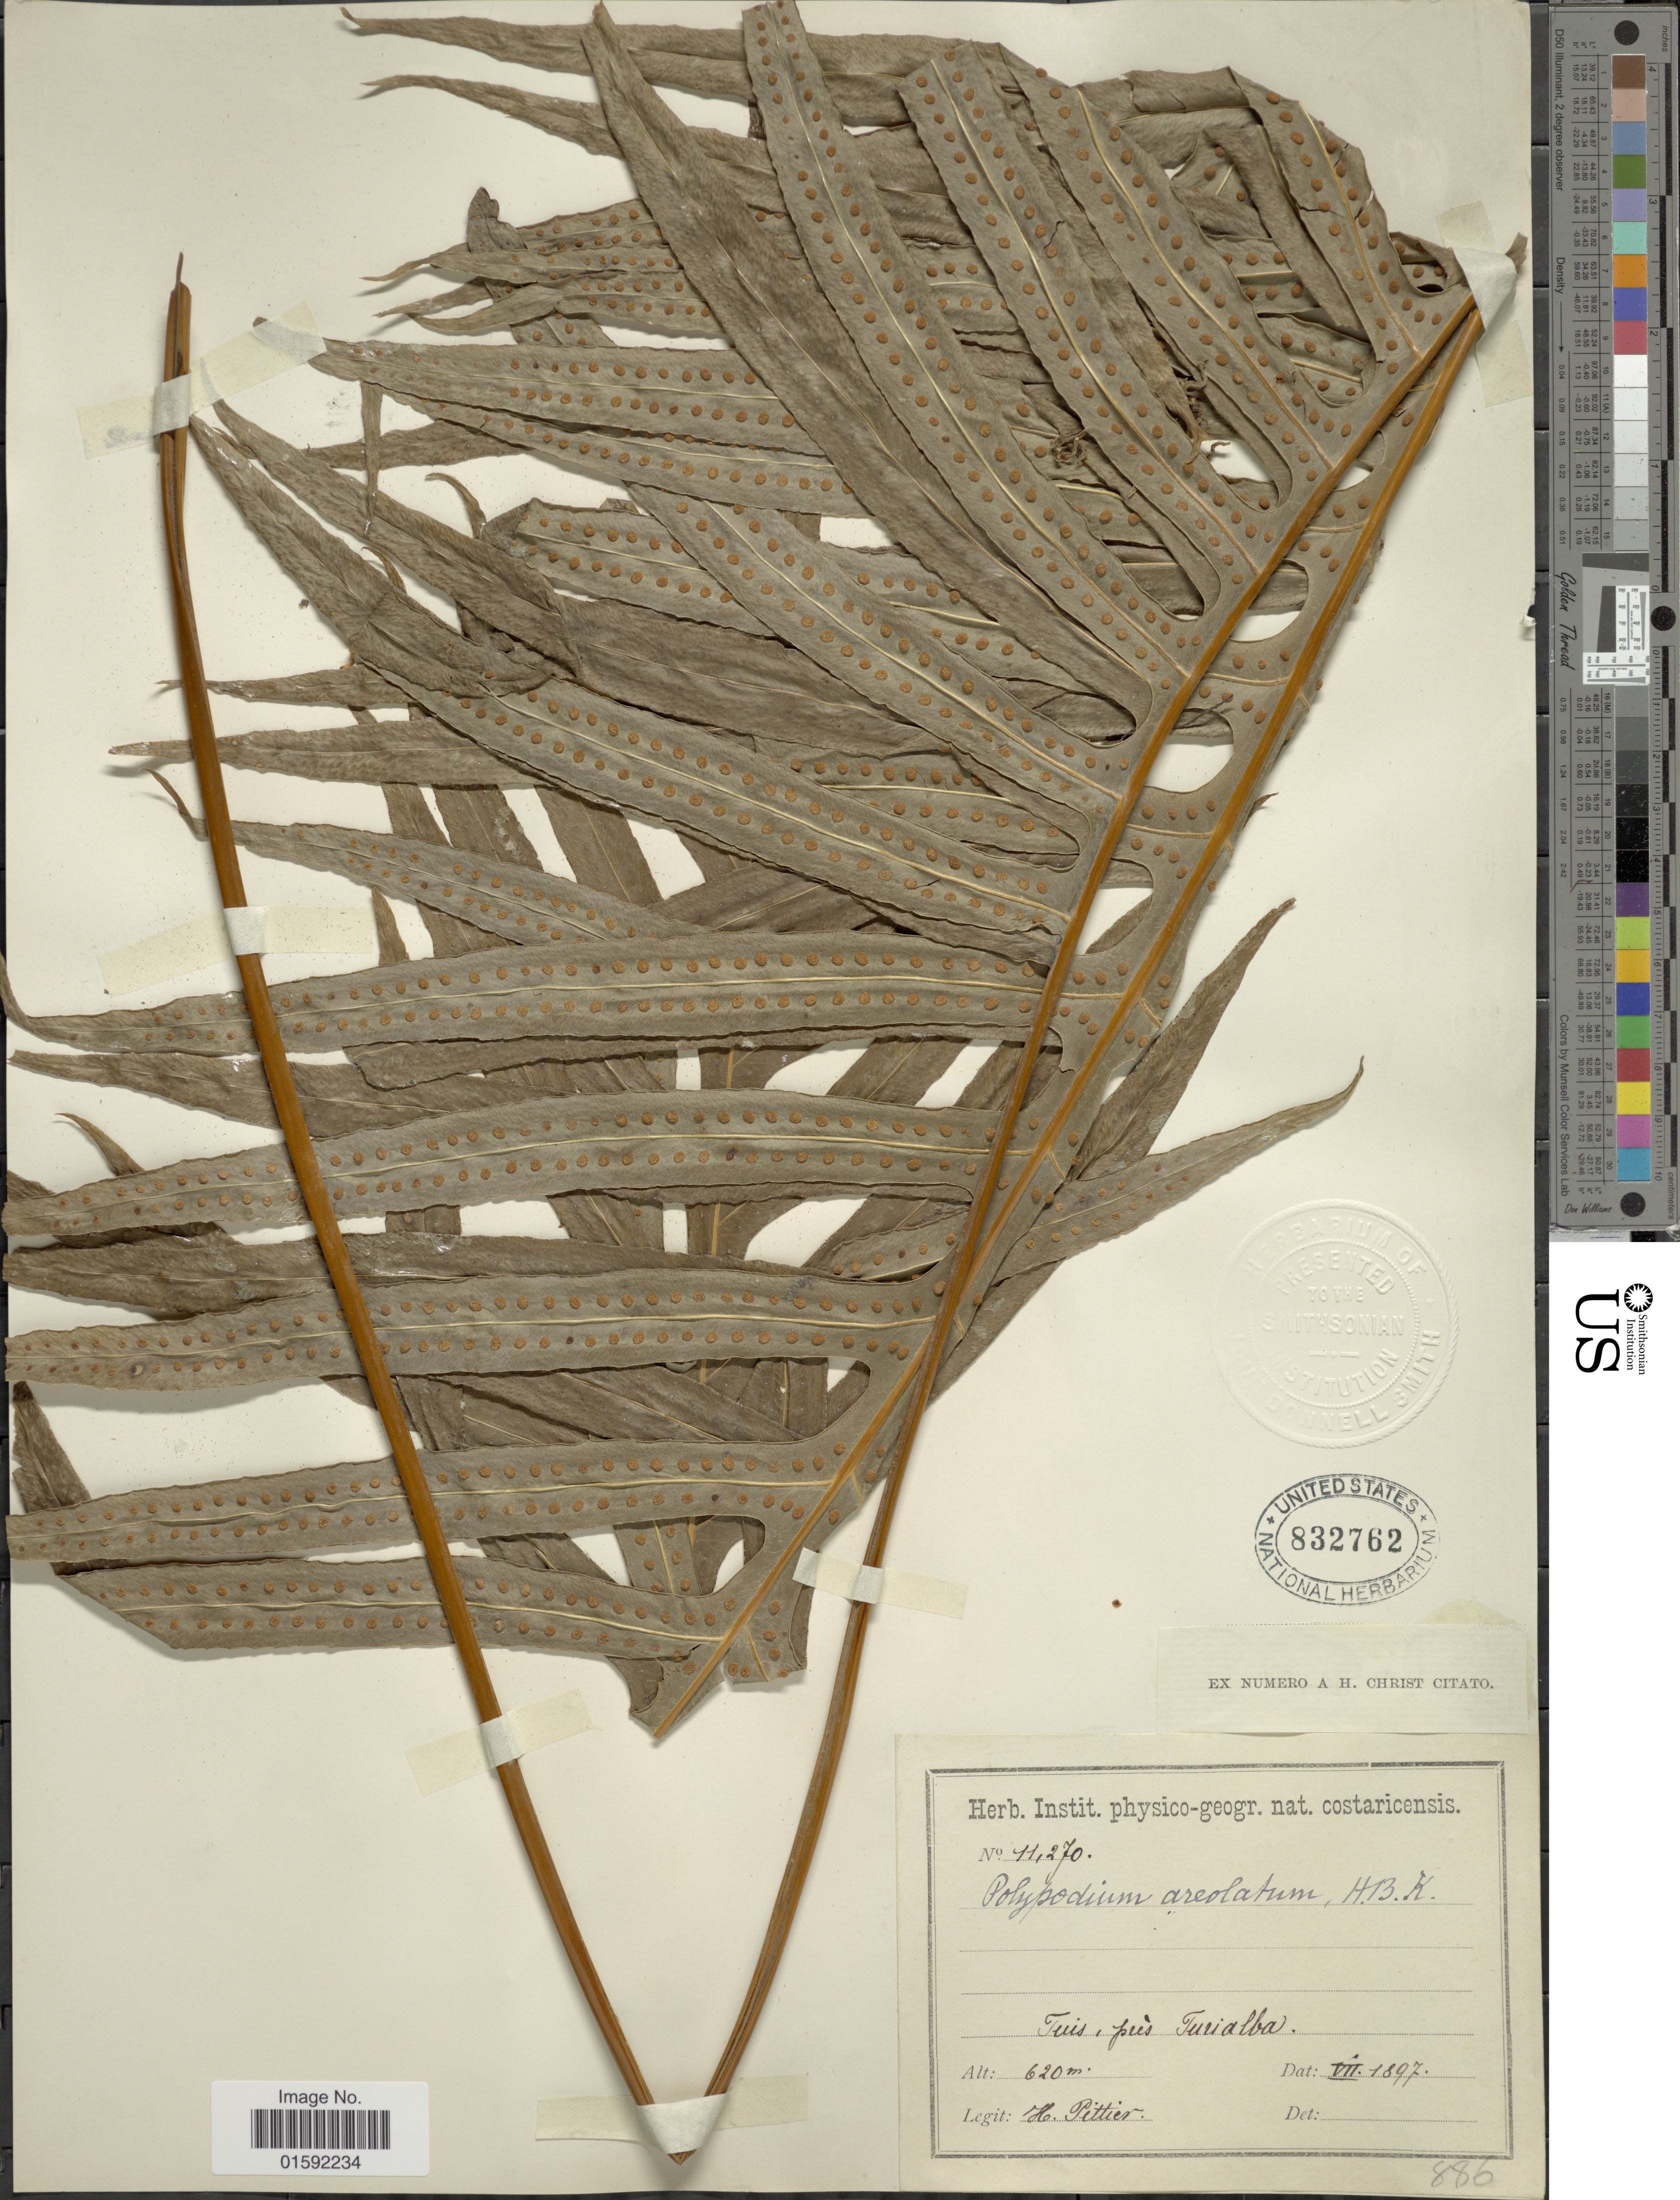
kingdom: Plantae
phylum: Tracheophyta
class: Polypodiopsida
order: Polypodiales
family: Polypodiaceae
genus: Phlebodium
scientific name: Phlebodium pseudoaureum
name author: (Cav.) Lellinger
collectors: H. F. Pittier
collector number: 11270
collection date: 1897-07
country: Costa Rica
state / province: Cartago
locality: Tuis, prés Turrialba.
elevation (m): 620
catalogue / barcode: US 832762